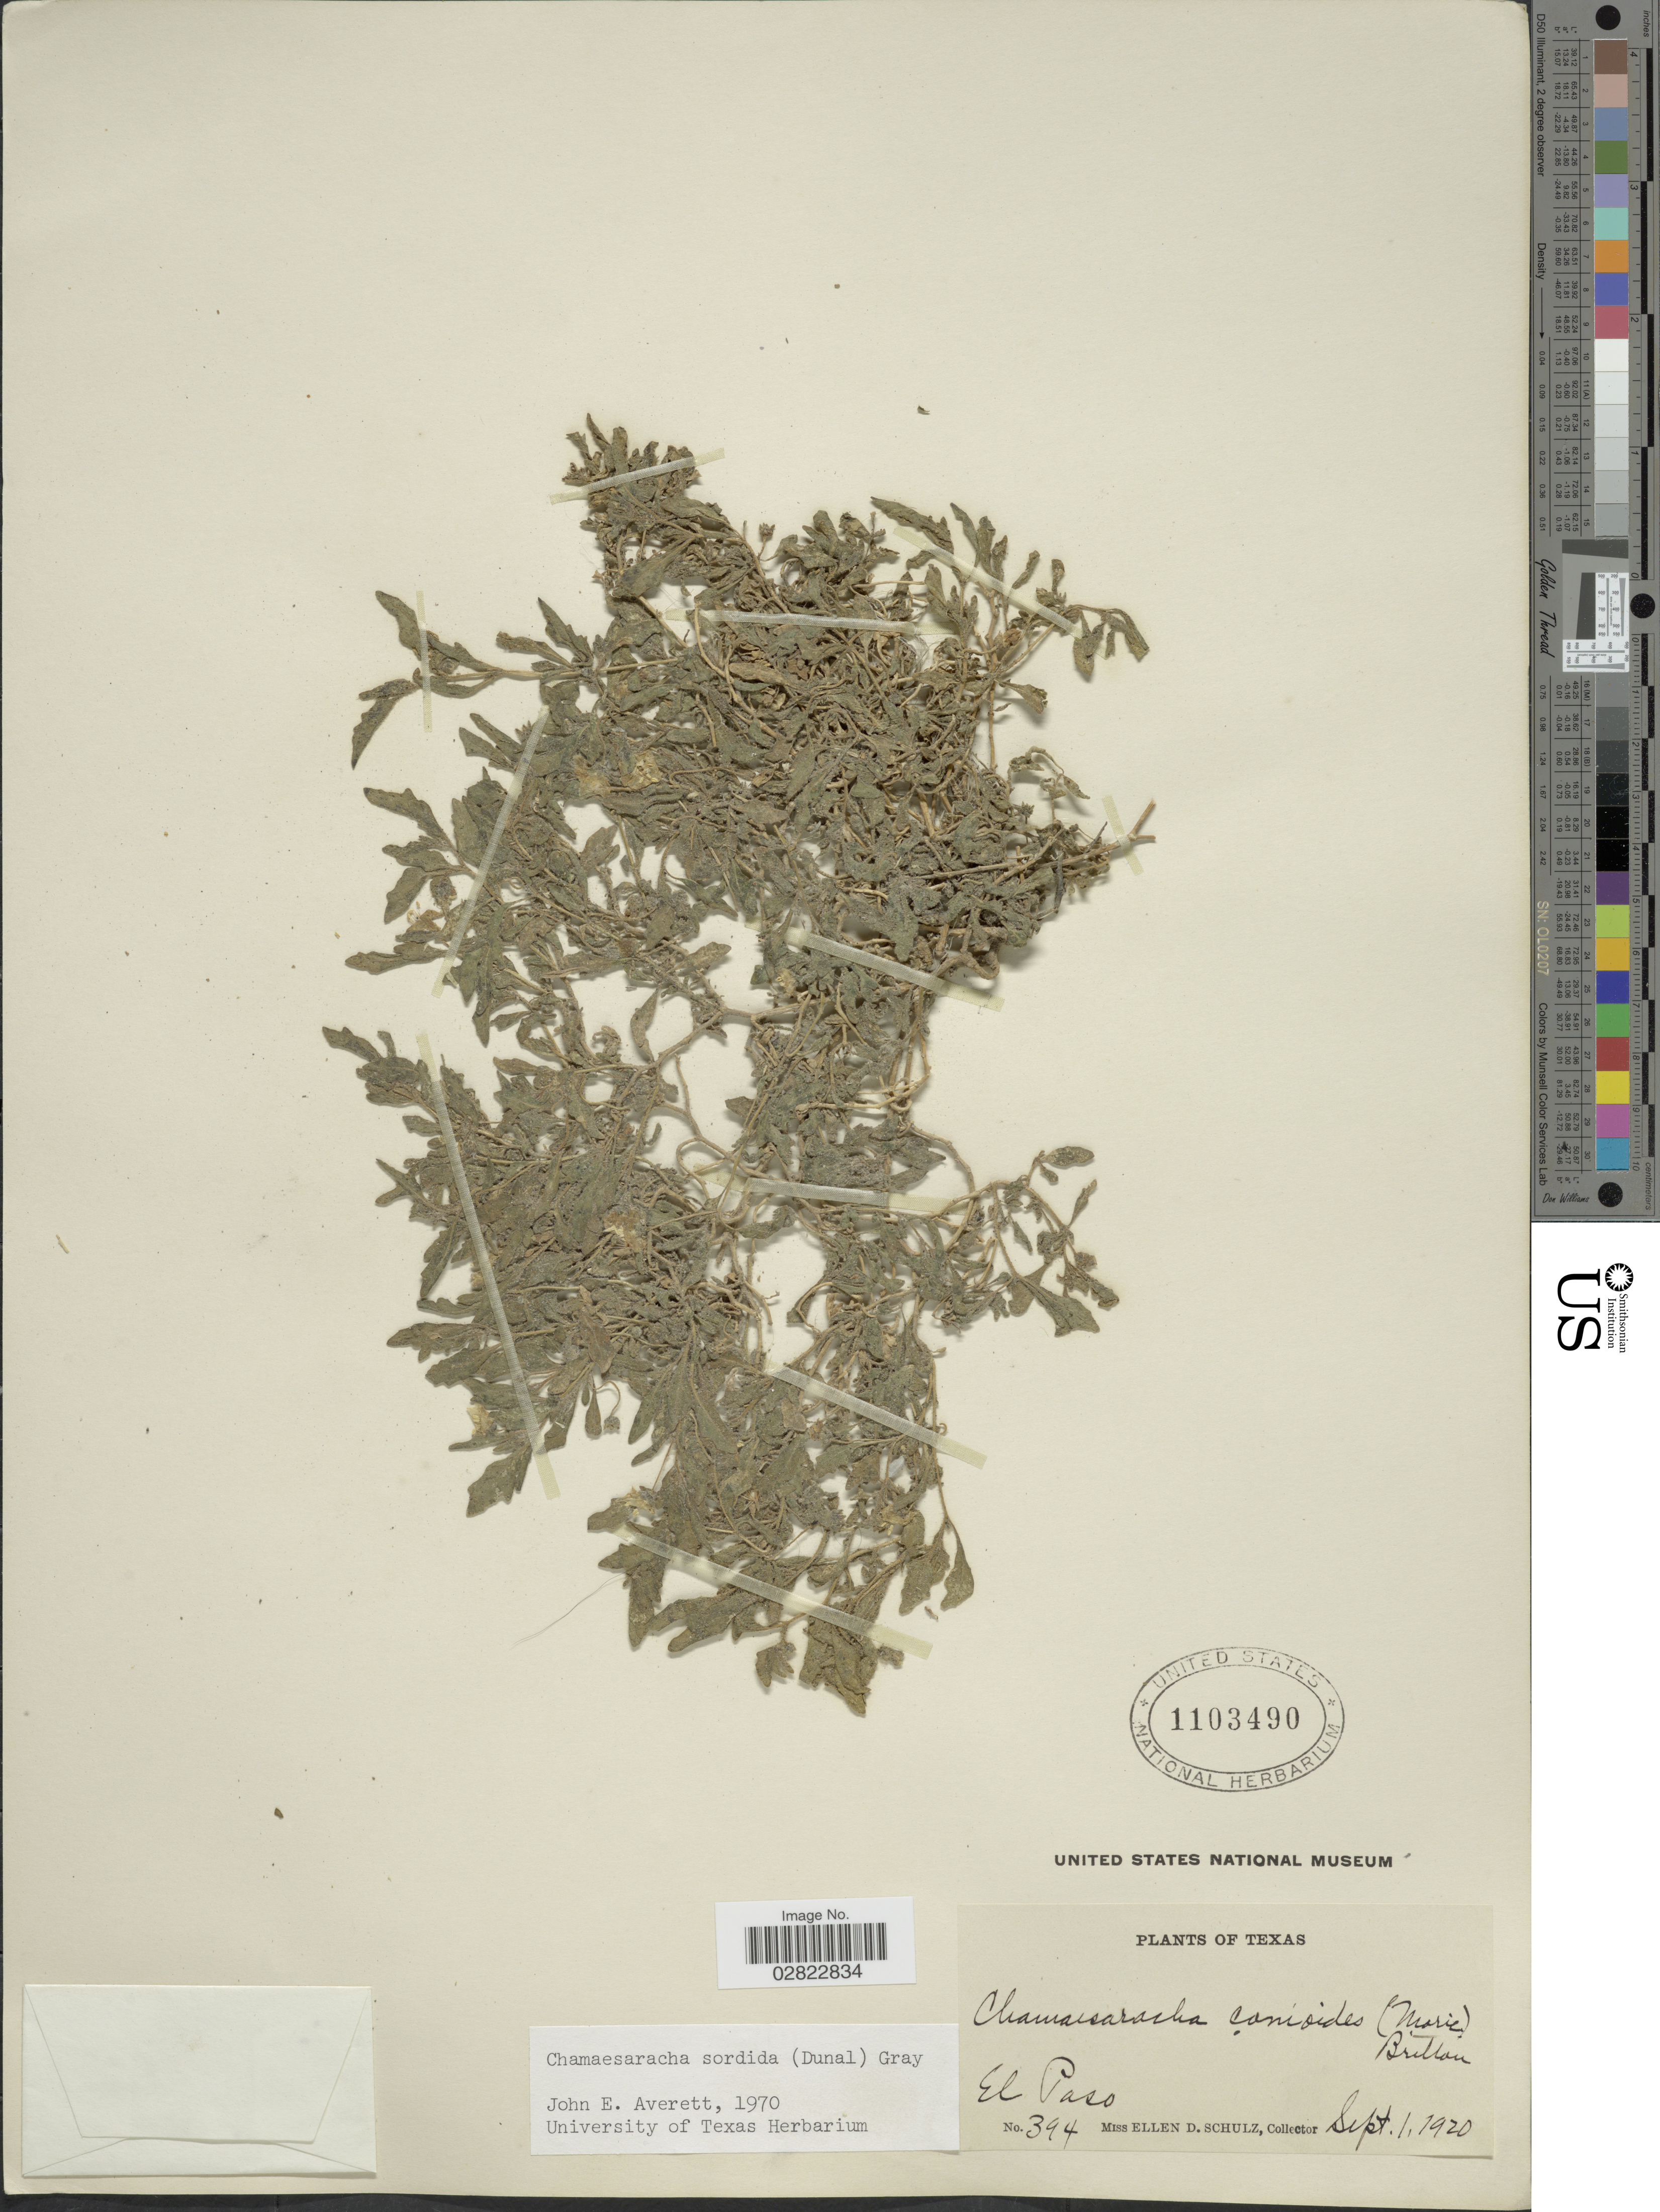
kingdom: Plantae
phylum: Tracheophyta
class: Magnoliopsida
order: Solanales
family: Solanaceae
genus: Chamaesaracha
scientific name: Chamaesaracha sordida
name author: (Dunal) S.F. Gray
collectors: E. D. Schulz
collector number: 394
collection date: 1920-09-01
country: United States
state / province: Texas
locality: El Paso.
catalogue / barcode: US 1103490